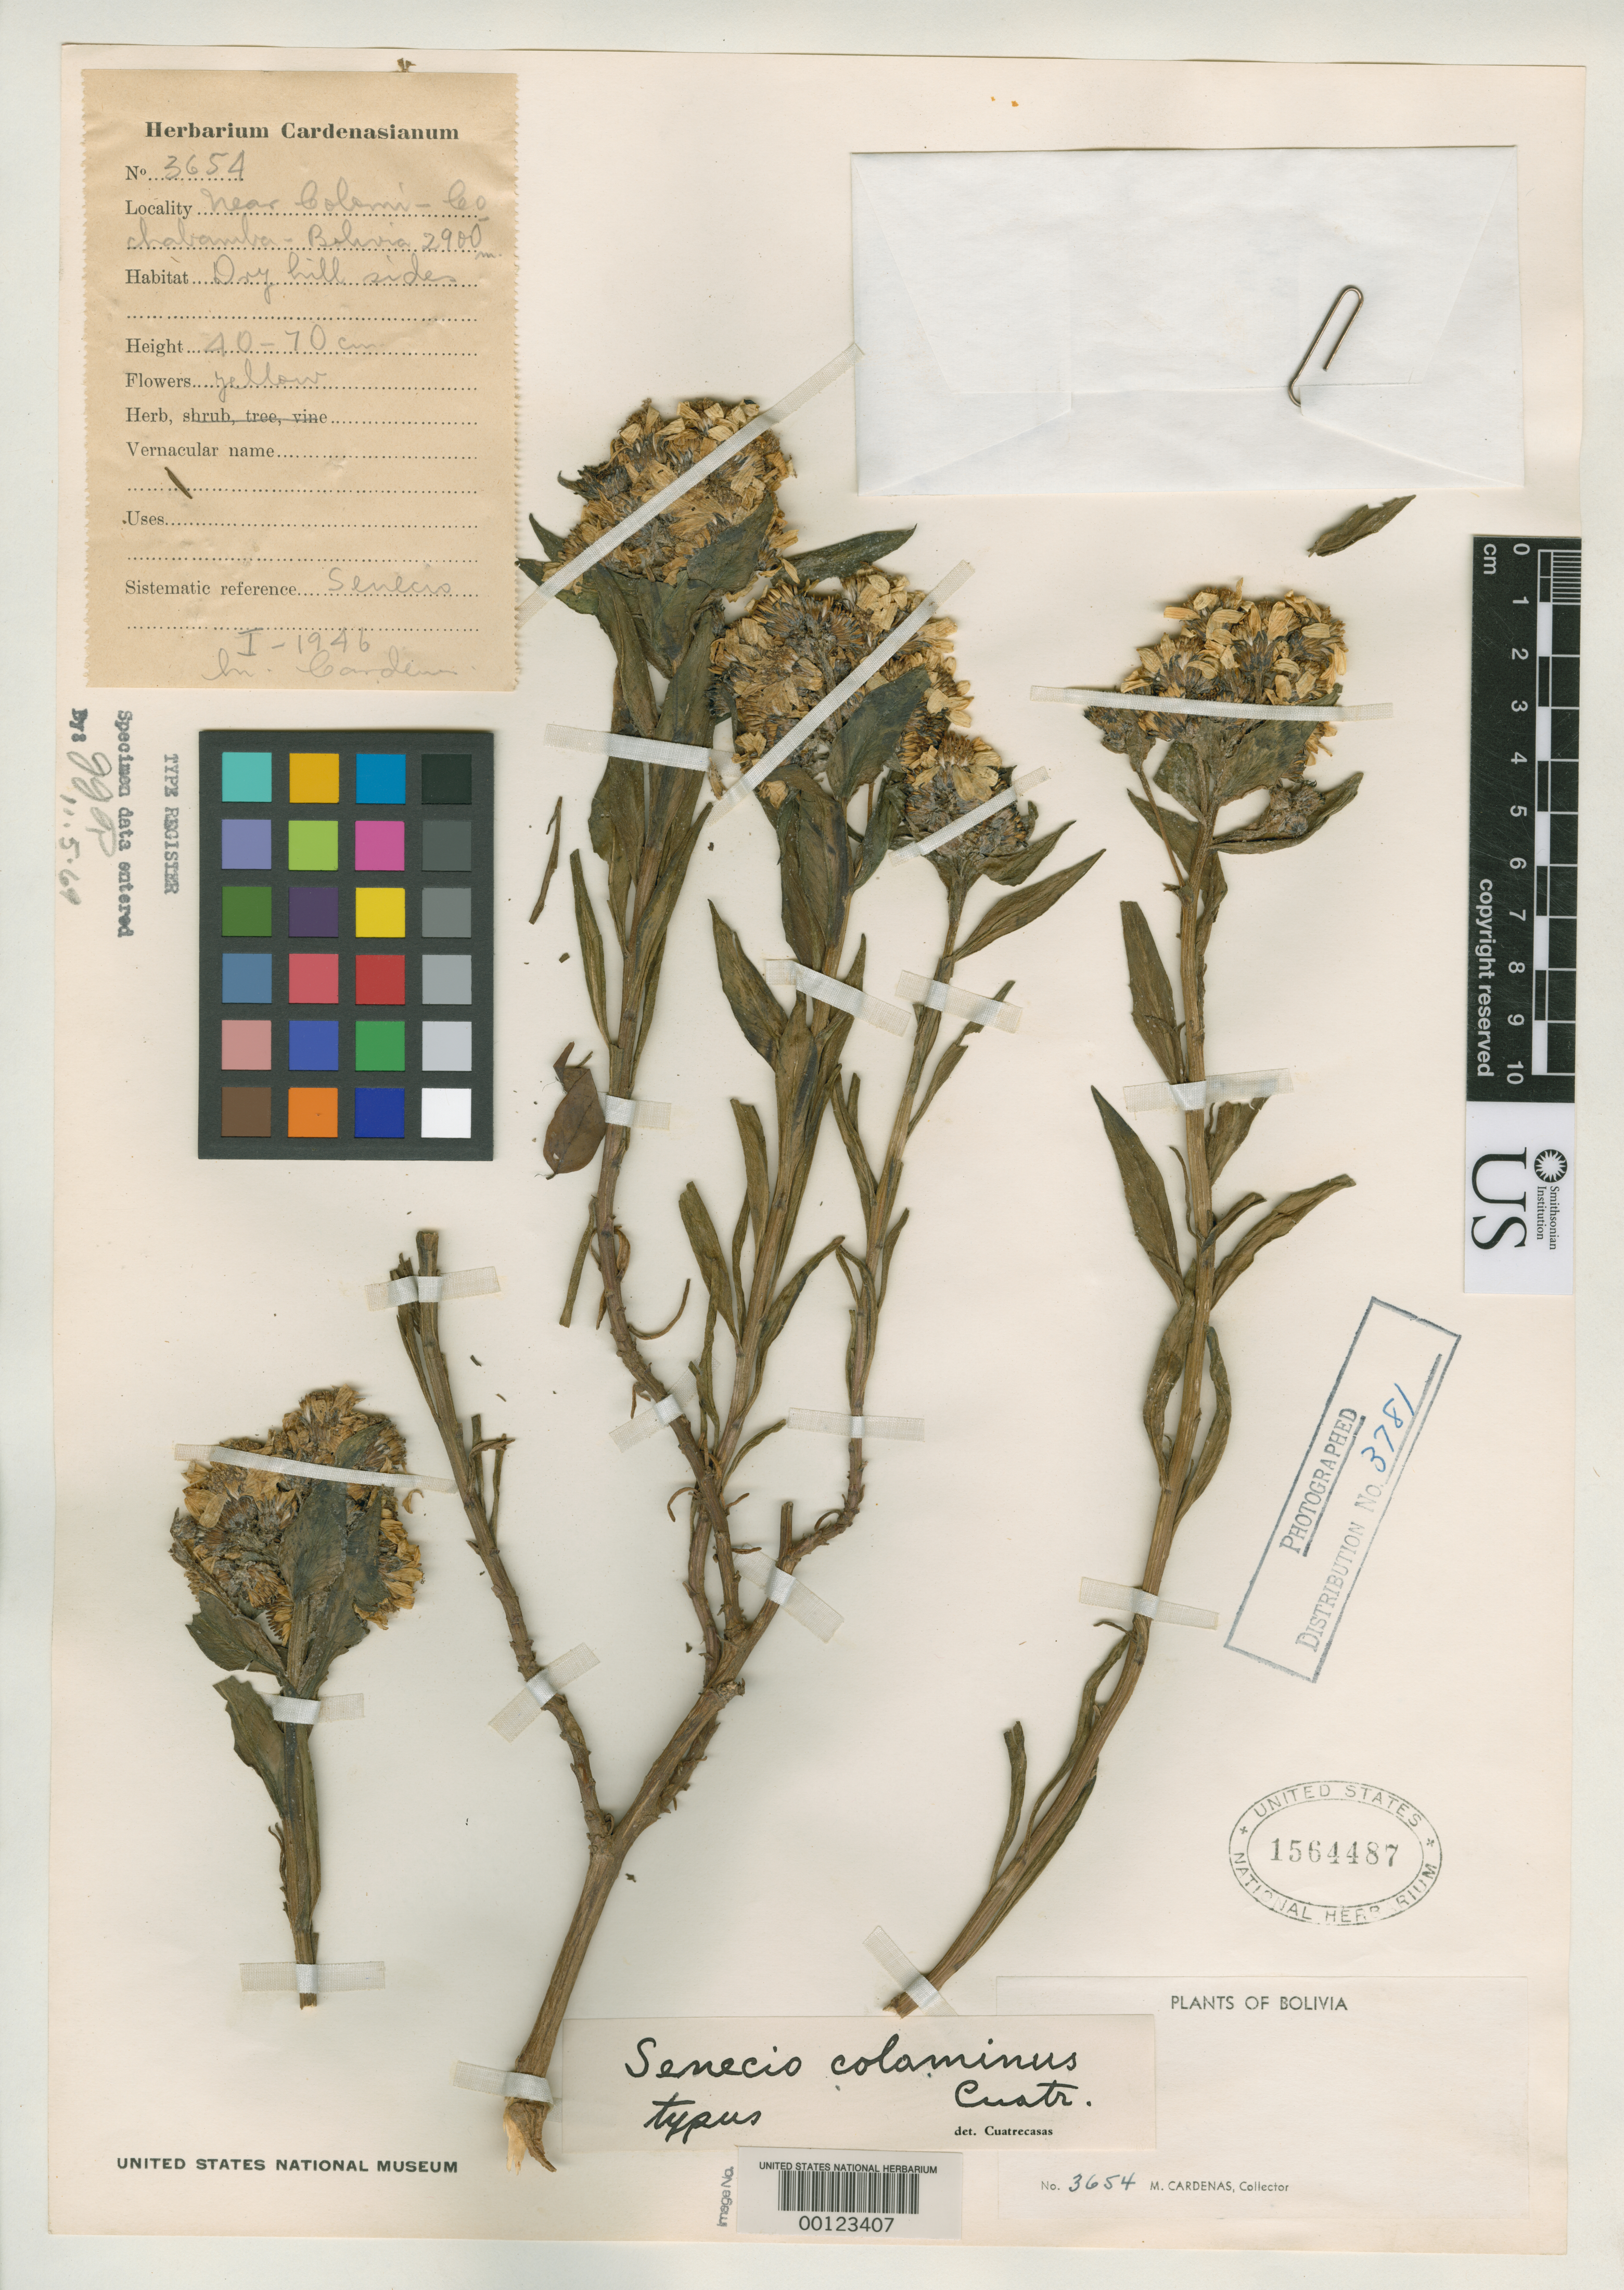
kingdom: Plantae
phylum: Tracheophyta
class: Magnoliopsida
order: Asterales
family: Asteraceae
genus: Senecio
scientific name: Senecio colaminus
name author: Cuatrec.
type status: Holotype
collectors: M. Cárdenas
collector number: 3654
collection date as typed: Jan 1946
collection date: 1946-01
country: Bolivia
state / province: Cochabamba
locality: Colami.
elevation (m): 2900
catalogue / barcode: US 1564487